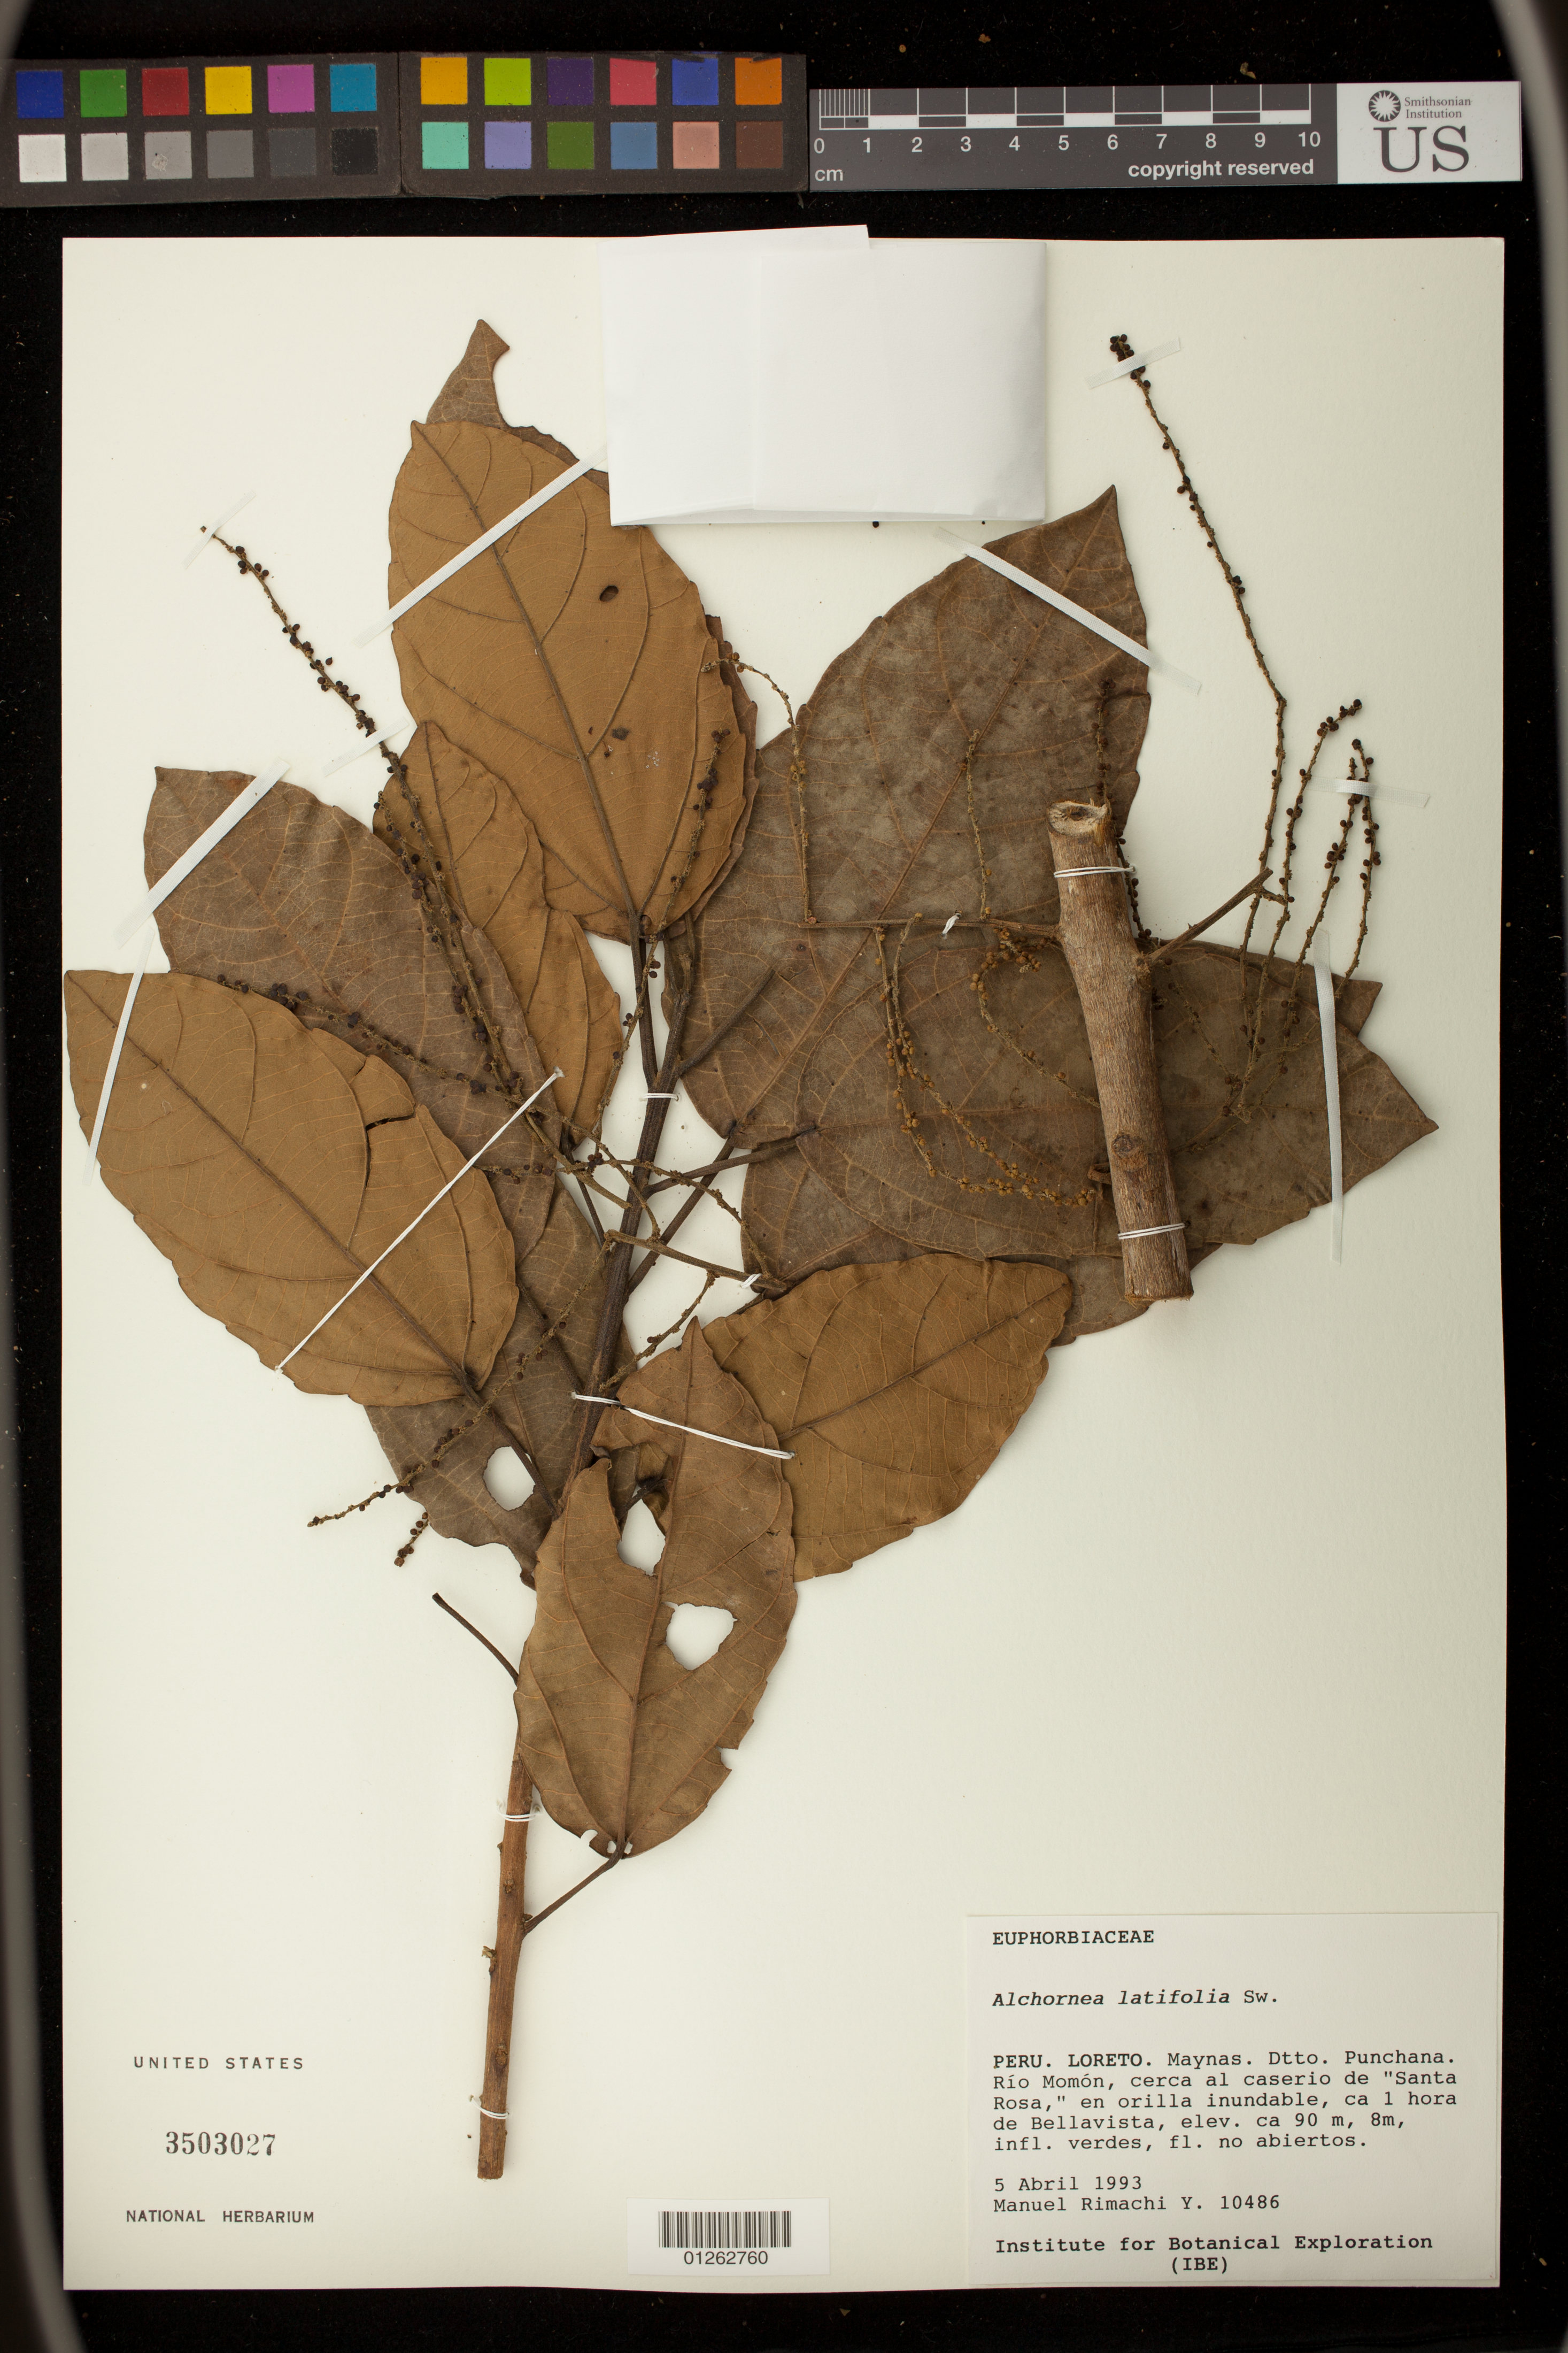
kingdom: Plantae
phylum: Tracheophyta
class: Magnoliopsida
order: Malpighiales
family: Euphorbiaceae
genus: Alchornea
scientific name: Alchornea latifolia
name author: Sw.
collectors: M. Rimachi Y.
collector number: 10486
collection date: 1993-04-05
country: Peru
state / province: Loreto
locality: Maynas. Dtto. Punchana. Rio Momon, cerca al caserio de "Santa Rosa", en orilla inundable, ca 1 hora de Bellavista.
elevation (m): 90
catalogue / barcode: US 3503027